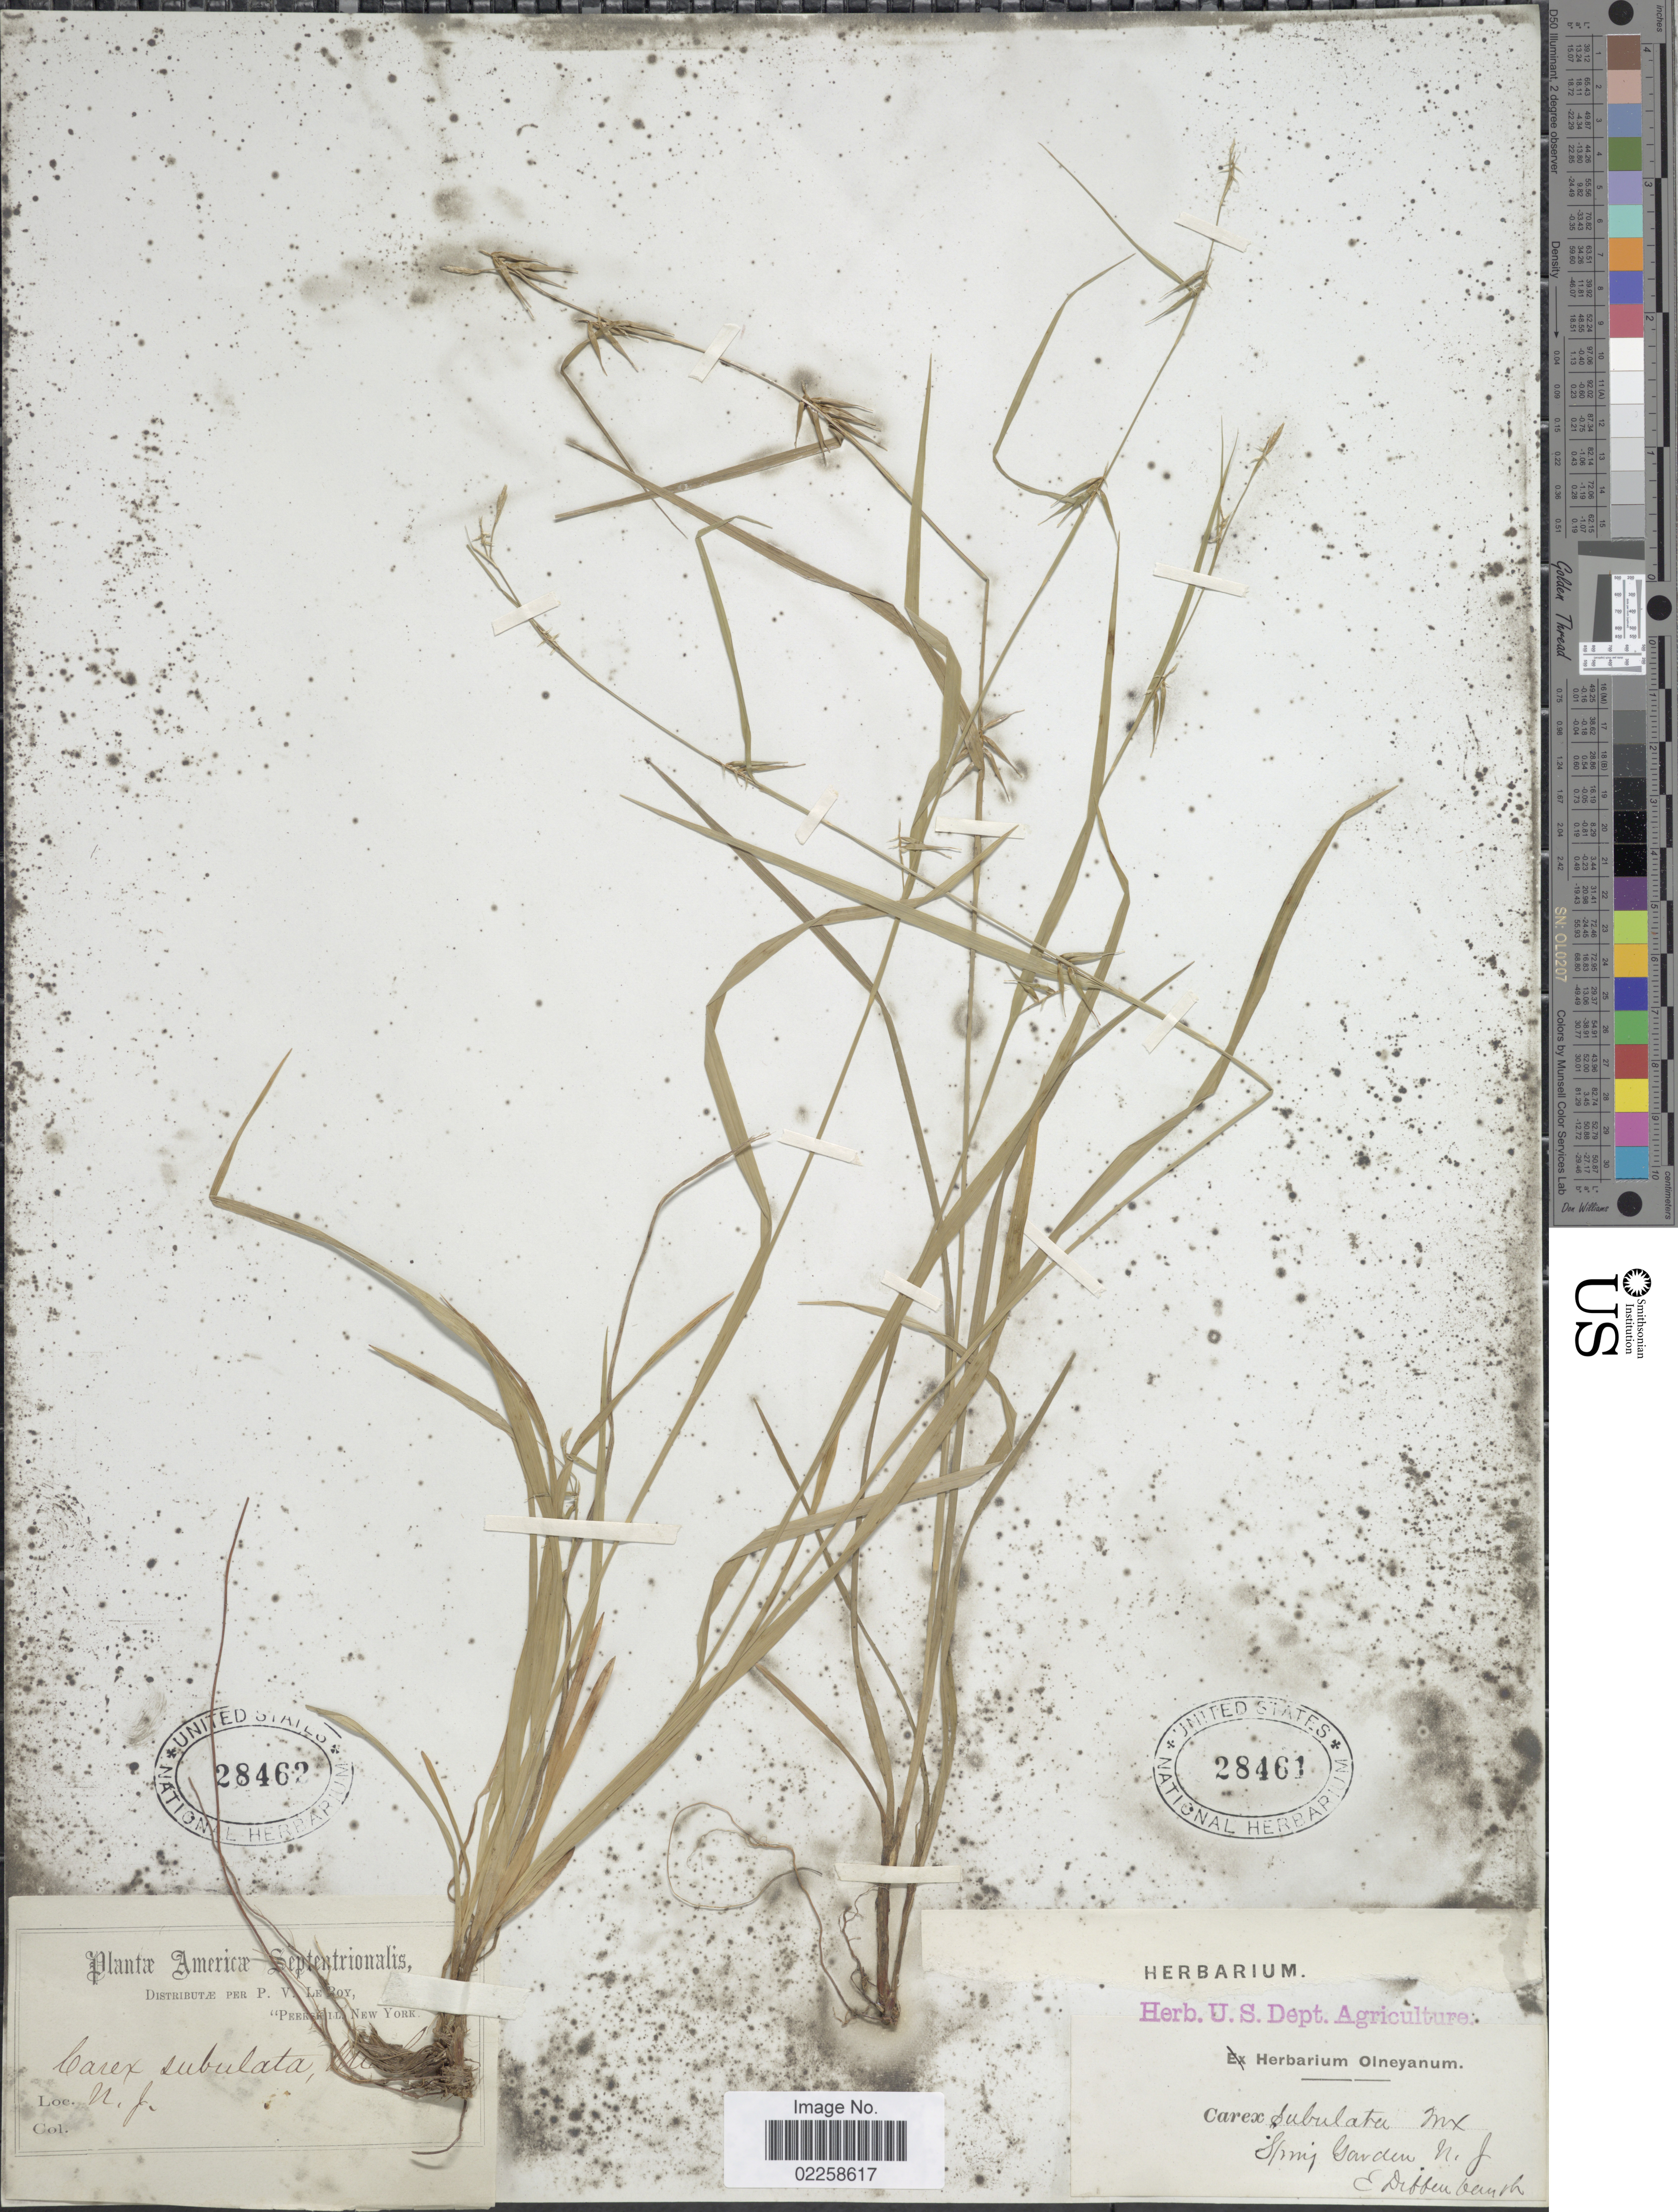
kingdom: Plantae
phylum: Tracheophyta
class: Liliopsida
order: Poales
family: Cyperaceae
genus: Carex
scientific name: Carex collinsii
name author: Nutt.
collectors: E. Diffenbaugh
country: United States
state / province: New Jersey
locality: Spring Garden, N. J.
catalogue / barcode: US 28461-2